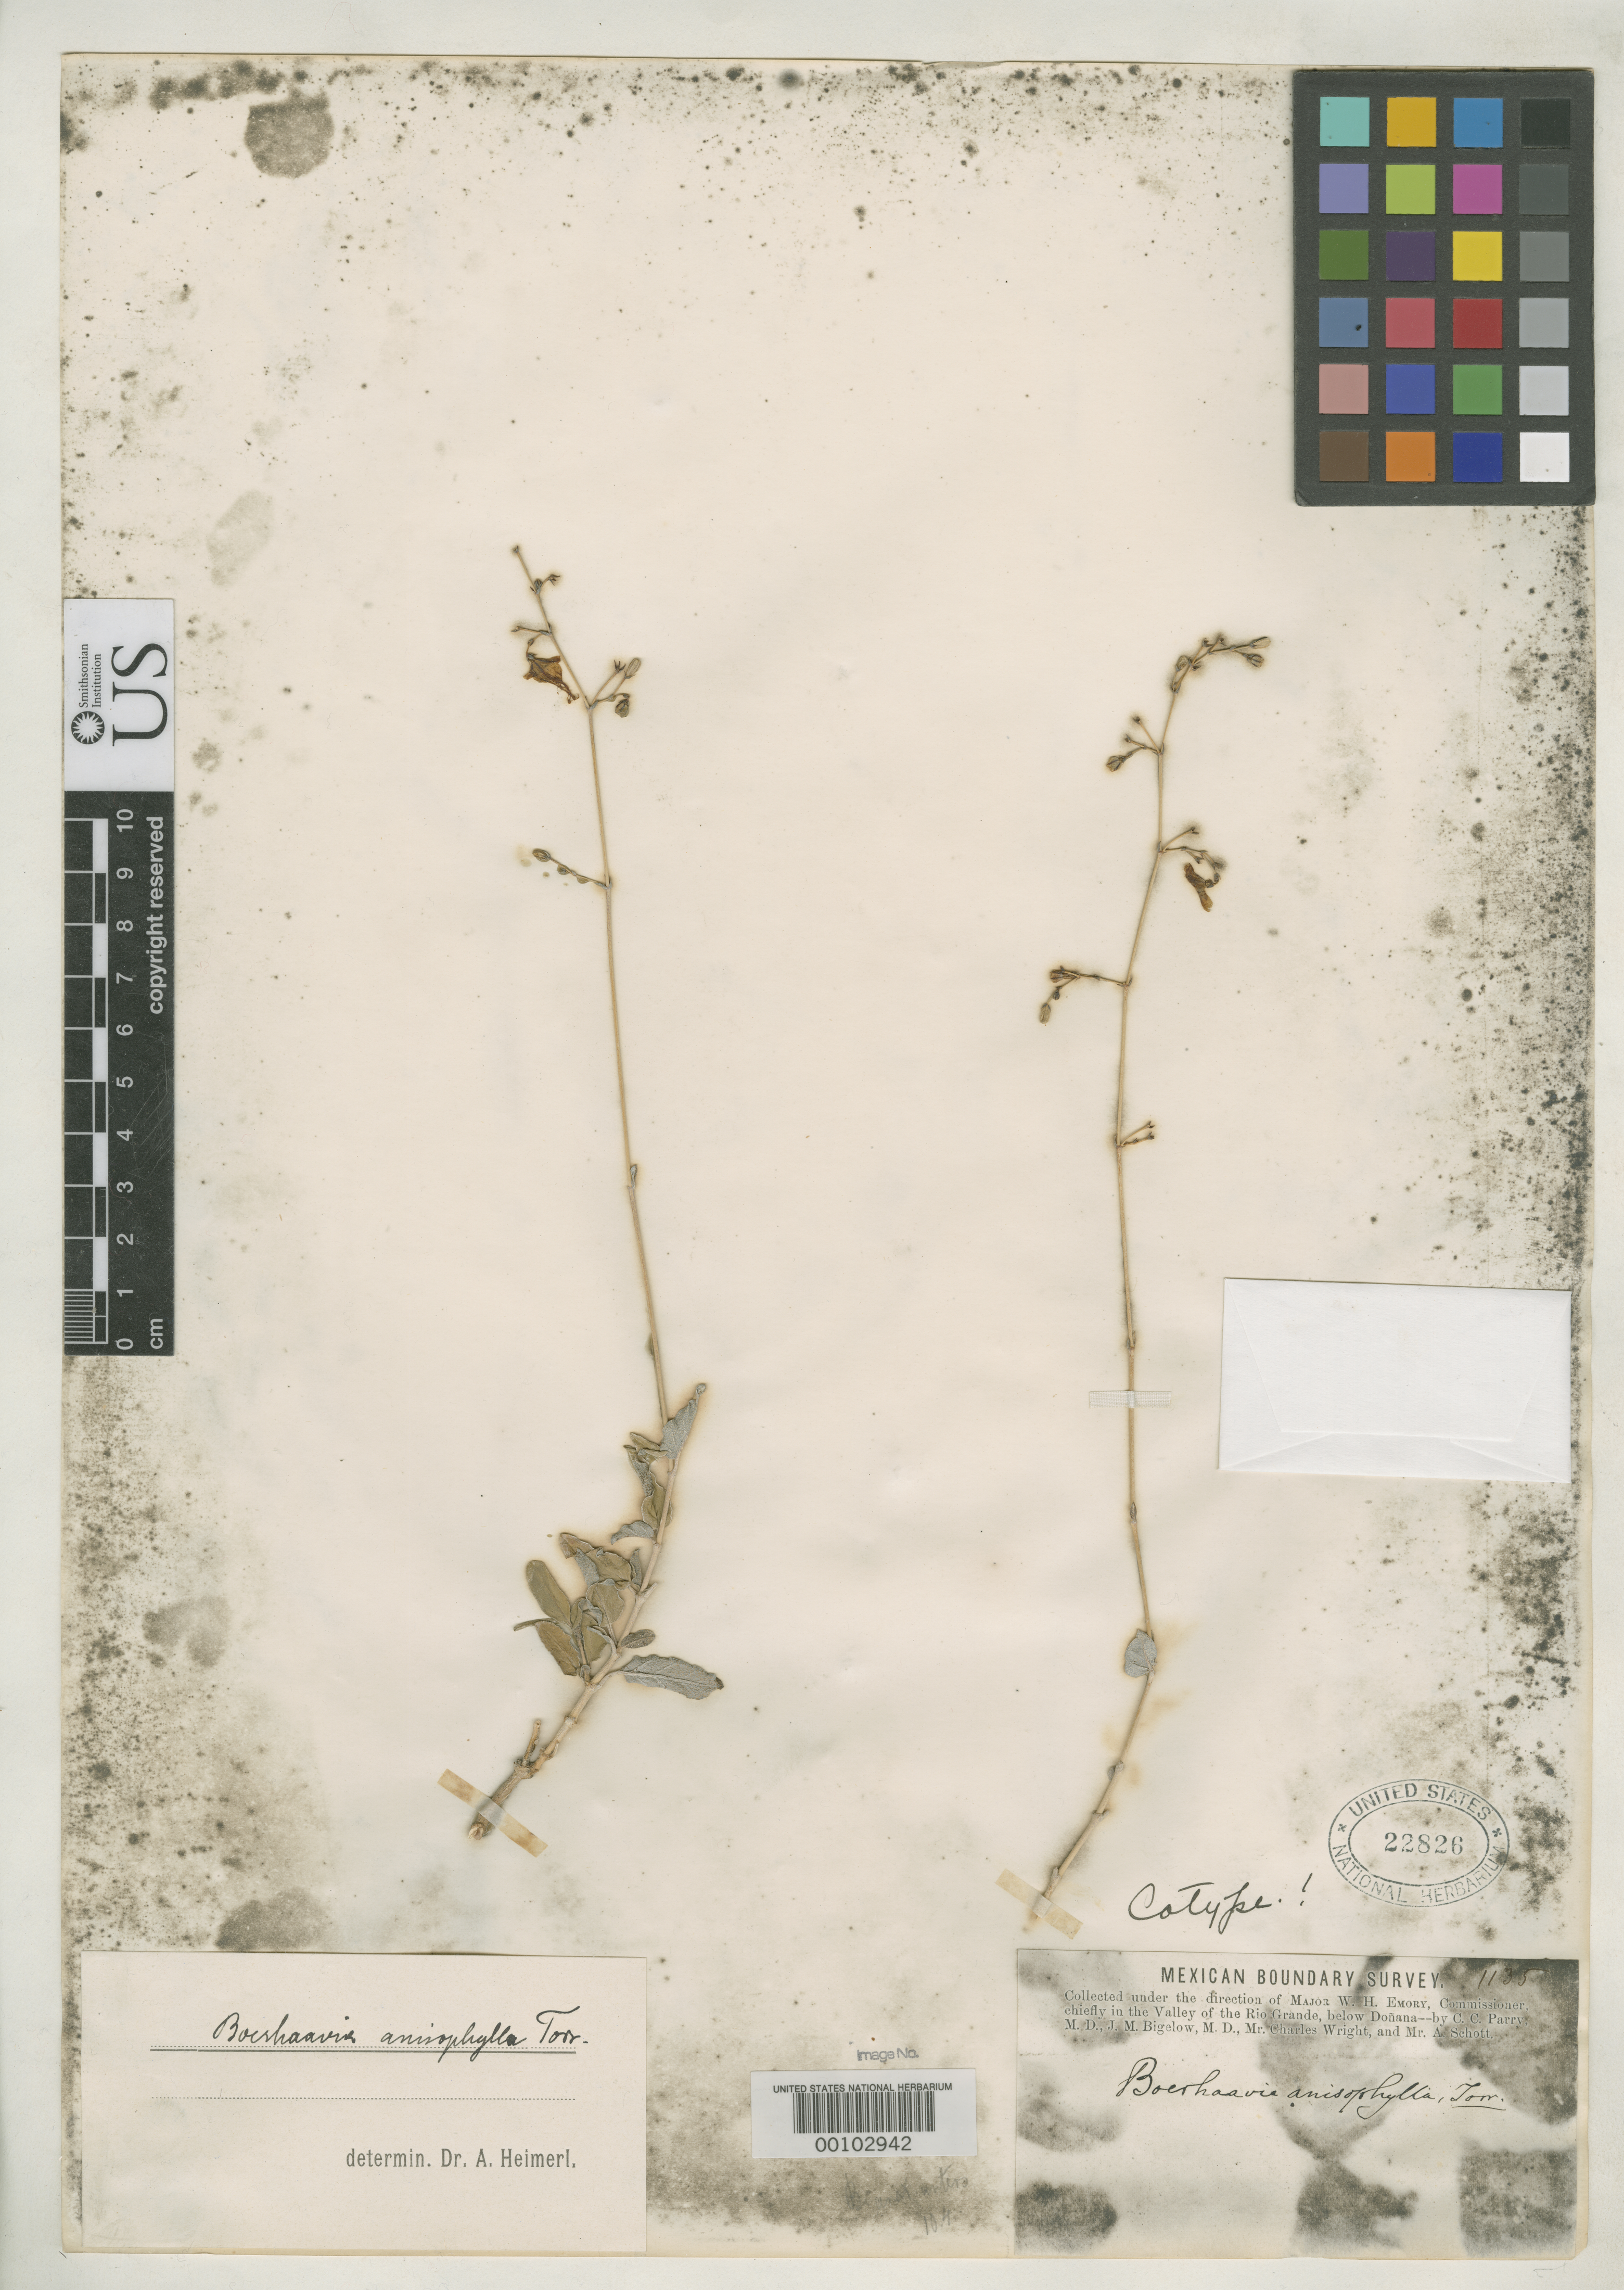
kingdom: Plantae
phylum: Tracheophyta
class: Magnoliopsida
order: Caryophyllales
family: Nyctaginaceae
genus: Boerhavia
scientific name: Boerhavia anisophylla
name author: Torr. in Emory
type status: Isotype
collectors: C. C. Parry & J. M. Bigelow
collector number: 1135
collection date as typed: Oct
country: United States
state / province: Texas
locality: Rio Grande.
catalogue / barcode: US 22826